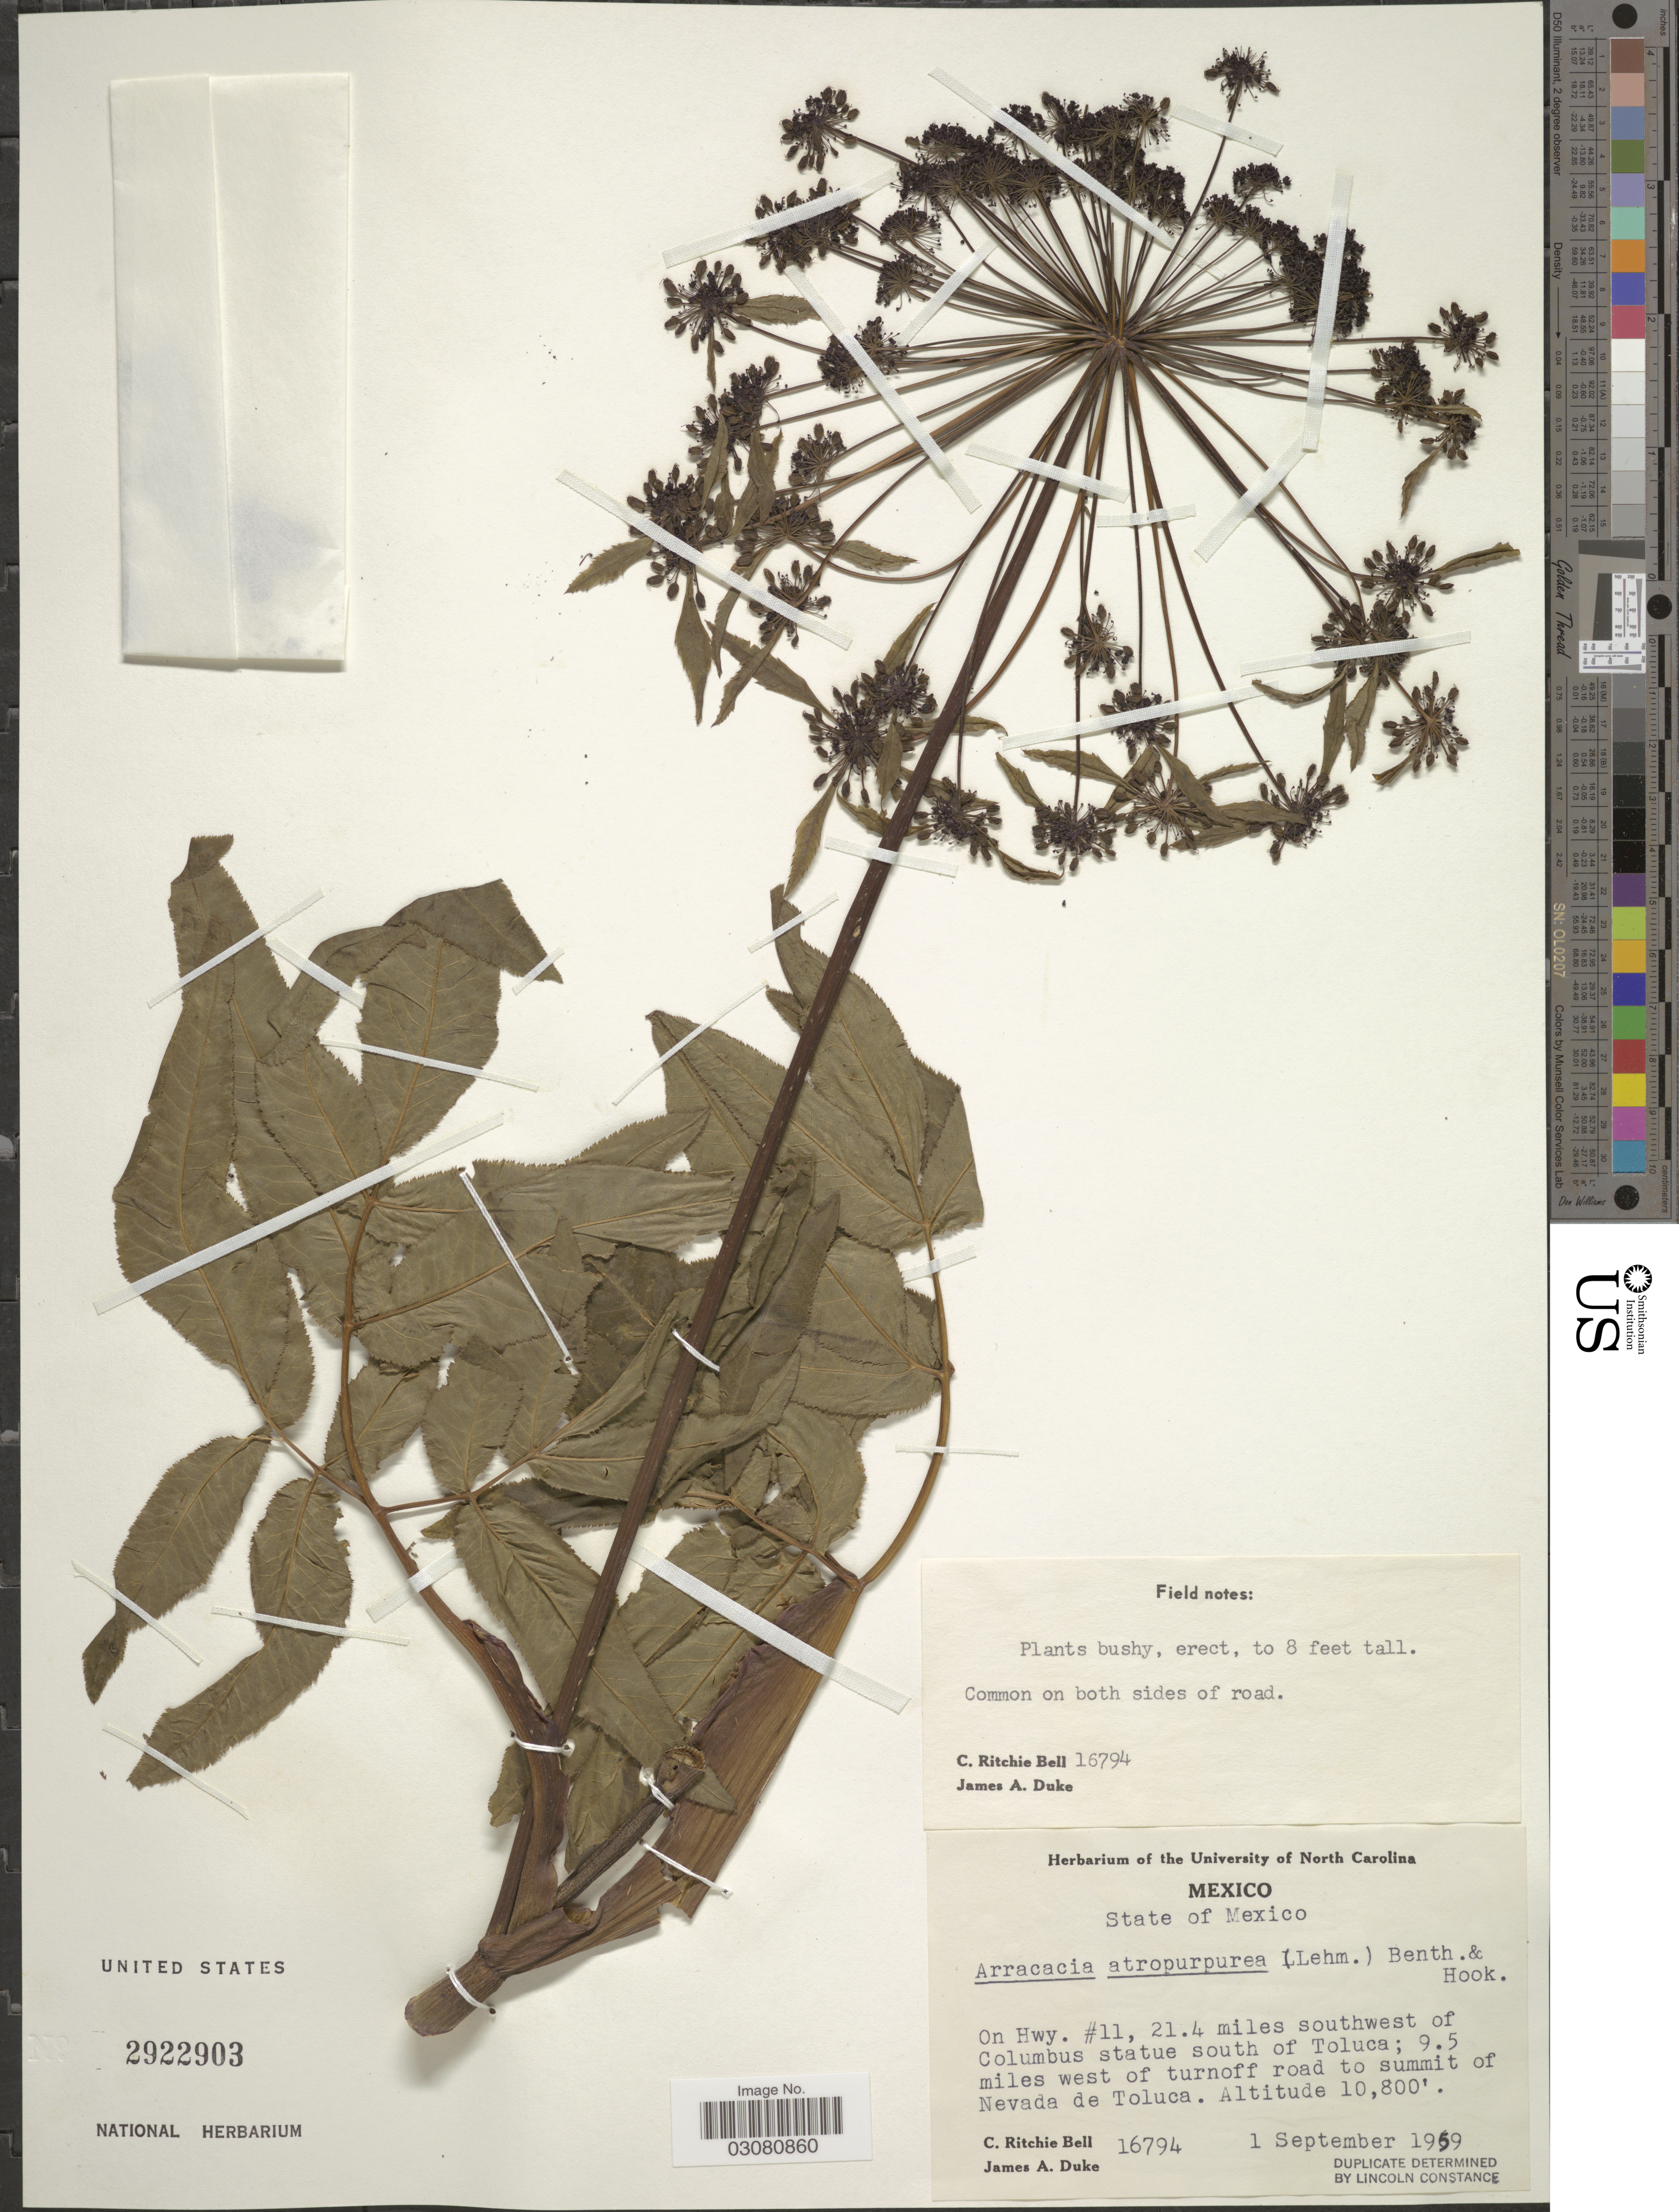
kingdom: Plantae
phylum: Tracheophyta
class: Magnoliopsida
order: Apiales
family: Apiaceae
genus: Arracacia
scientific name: Arracacia atropurpurea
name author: (Lehm.) Benth. & Hook. f. ex Hemsl.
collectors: C. R. Bell & J. A. Duke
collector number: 16794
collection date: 1959-09-01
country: Mexico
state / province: México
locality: On Hwy. #11, 21.4 miles southwest of Columbus statue south of Toluca; 9.5 miles west of turnoff road to summit of Nevada de Toluca.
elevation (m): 3292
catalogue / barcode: US 2922903